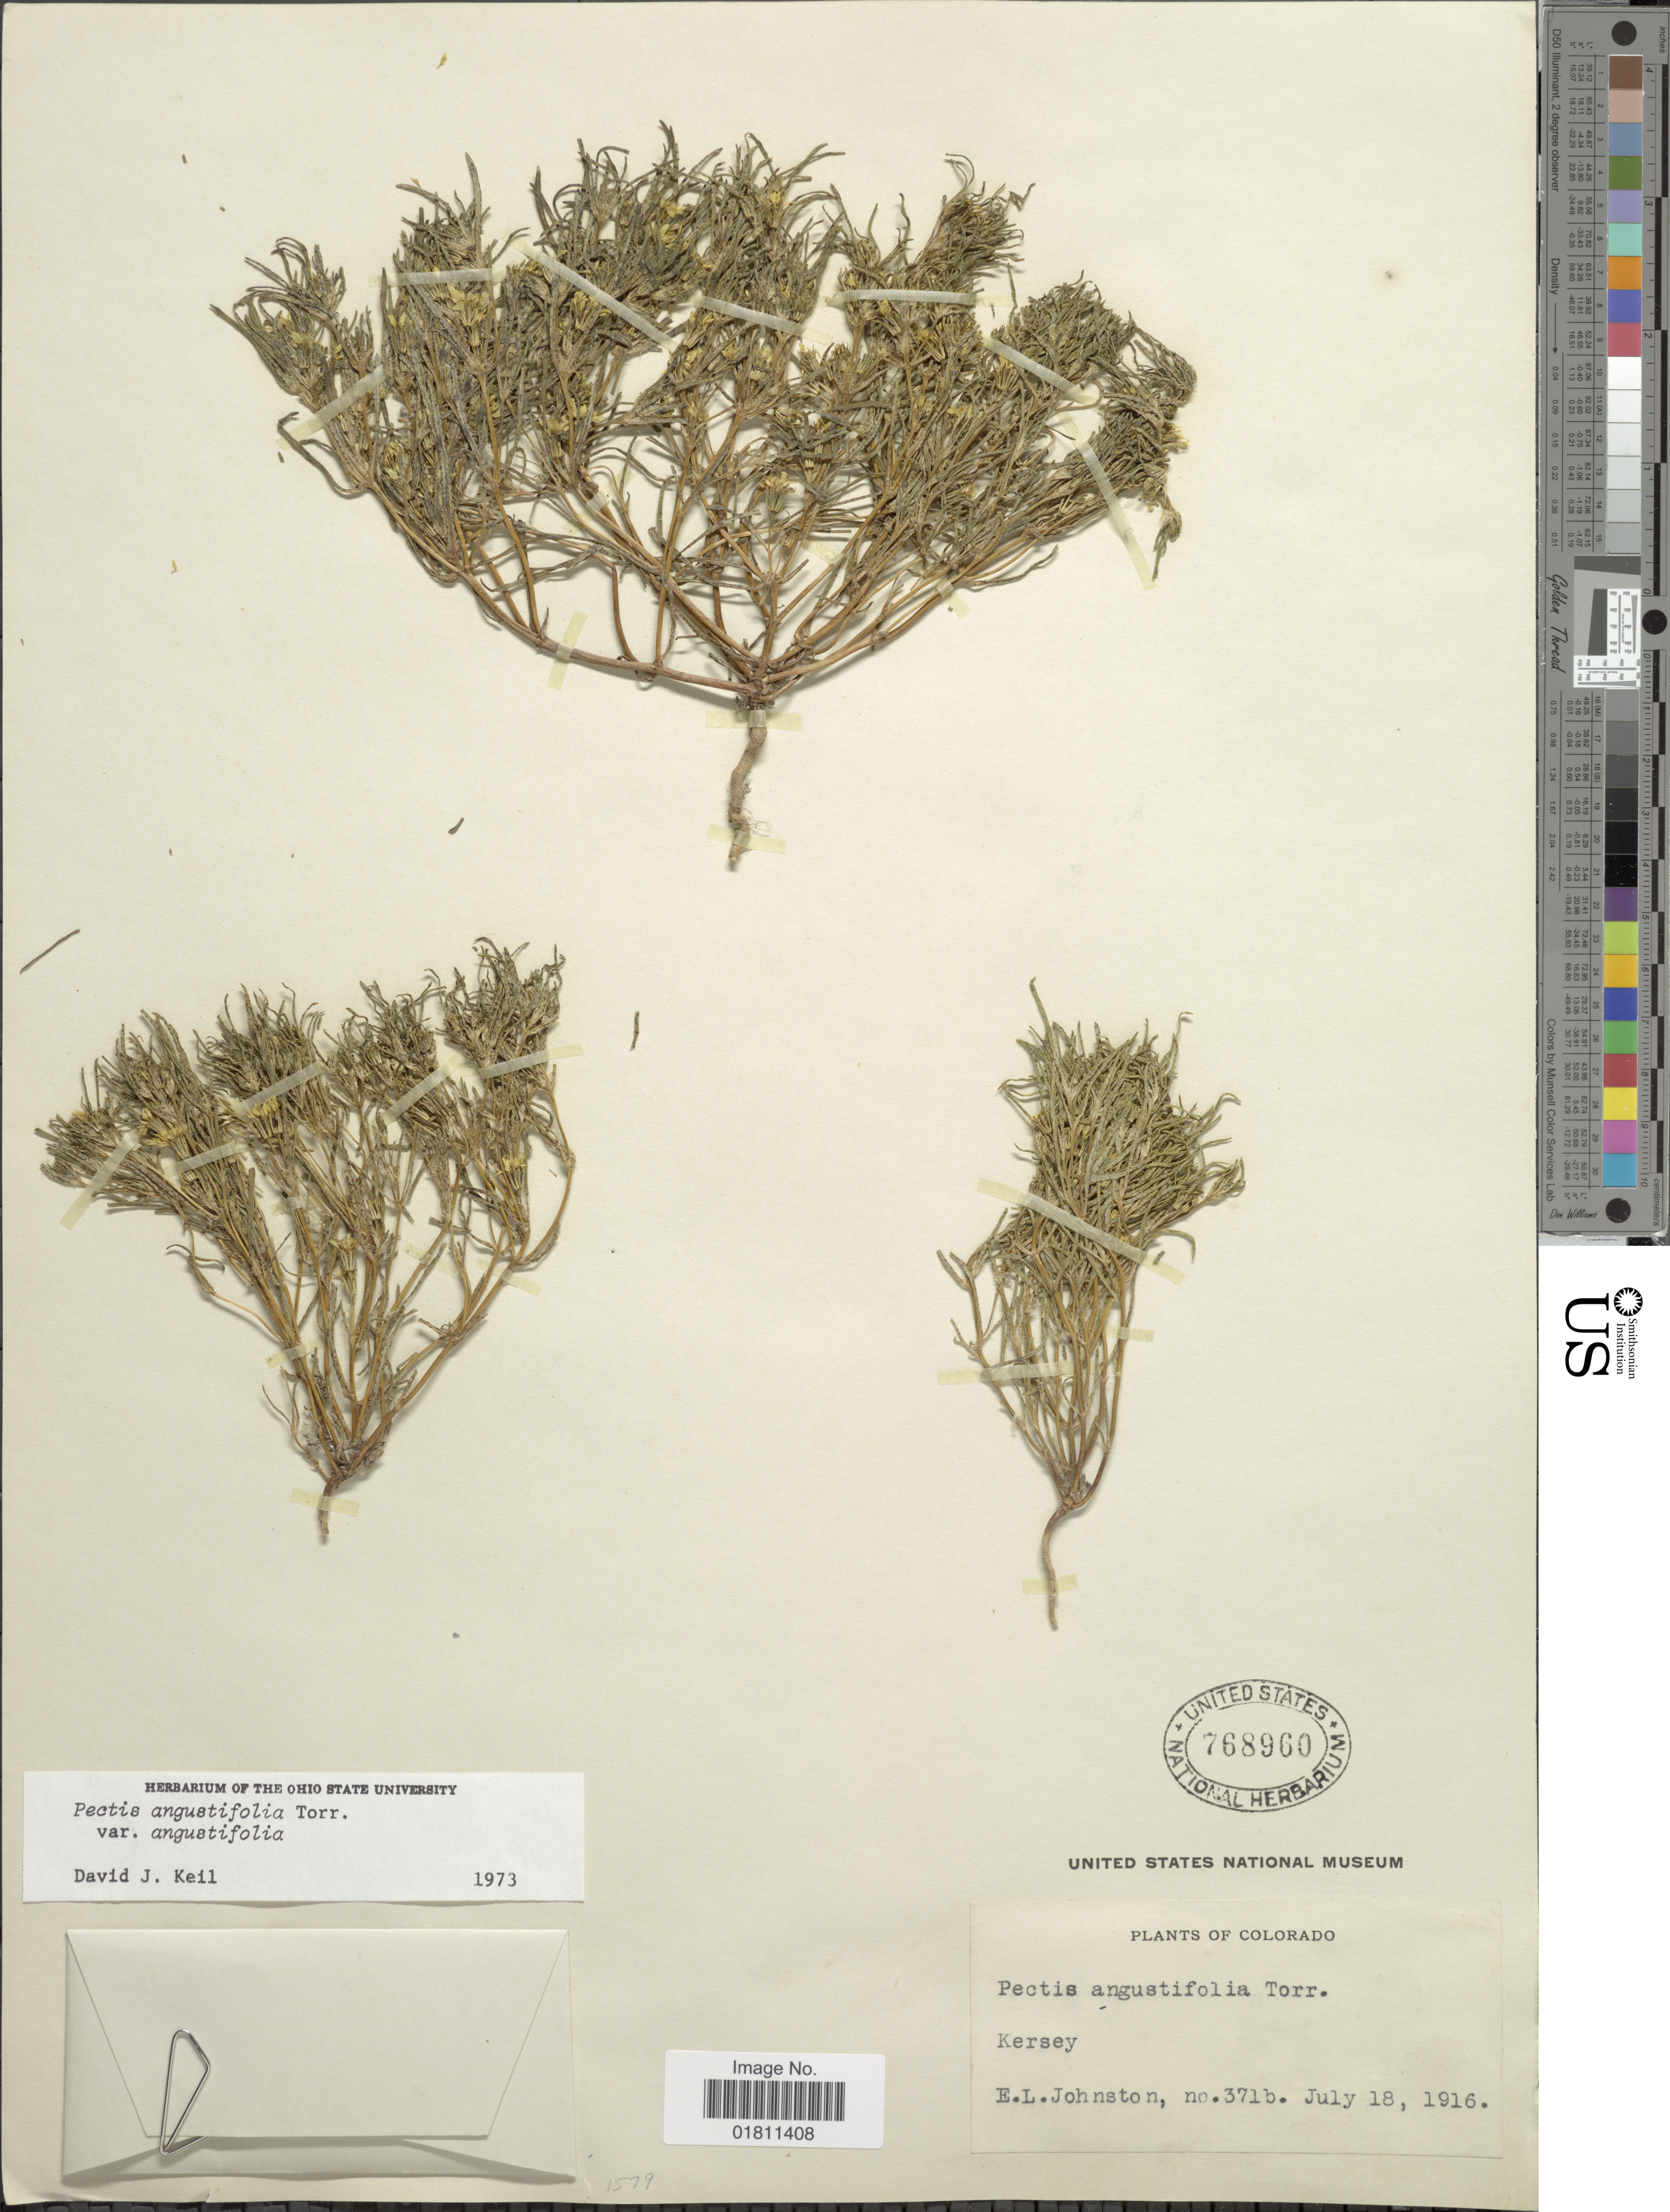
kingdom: Plantae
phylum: Tracheophyta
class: Magnoliopsida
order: Asterales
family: Asteraceae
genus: Pectis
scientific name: Pectis angustifolia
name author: Torr.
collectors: E. L. Johnston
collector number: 371b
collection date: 1916-07-18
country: United States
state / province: Colorado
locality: Kersey. Colorado.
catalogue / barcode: US 768960